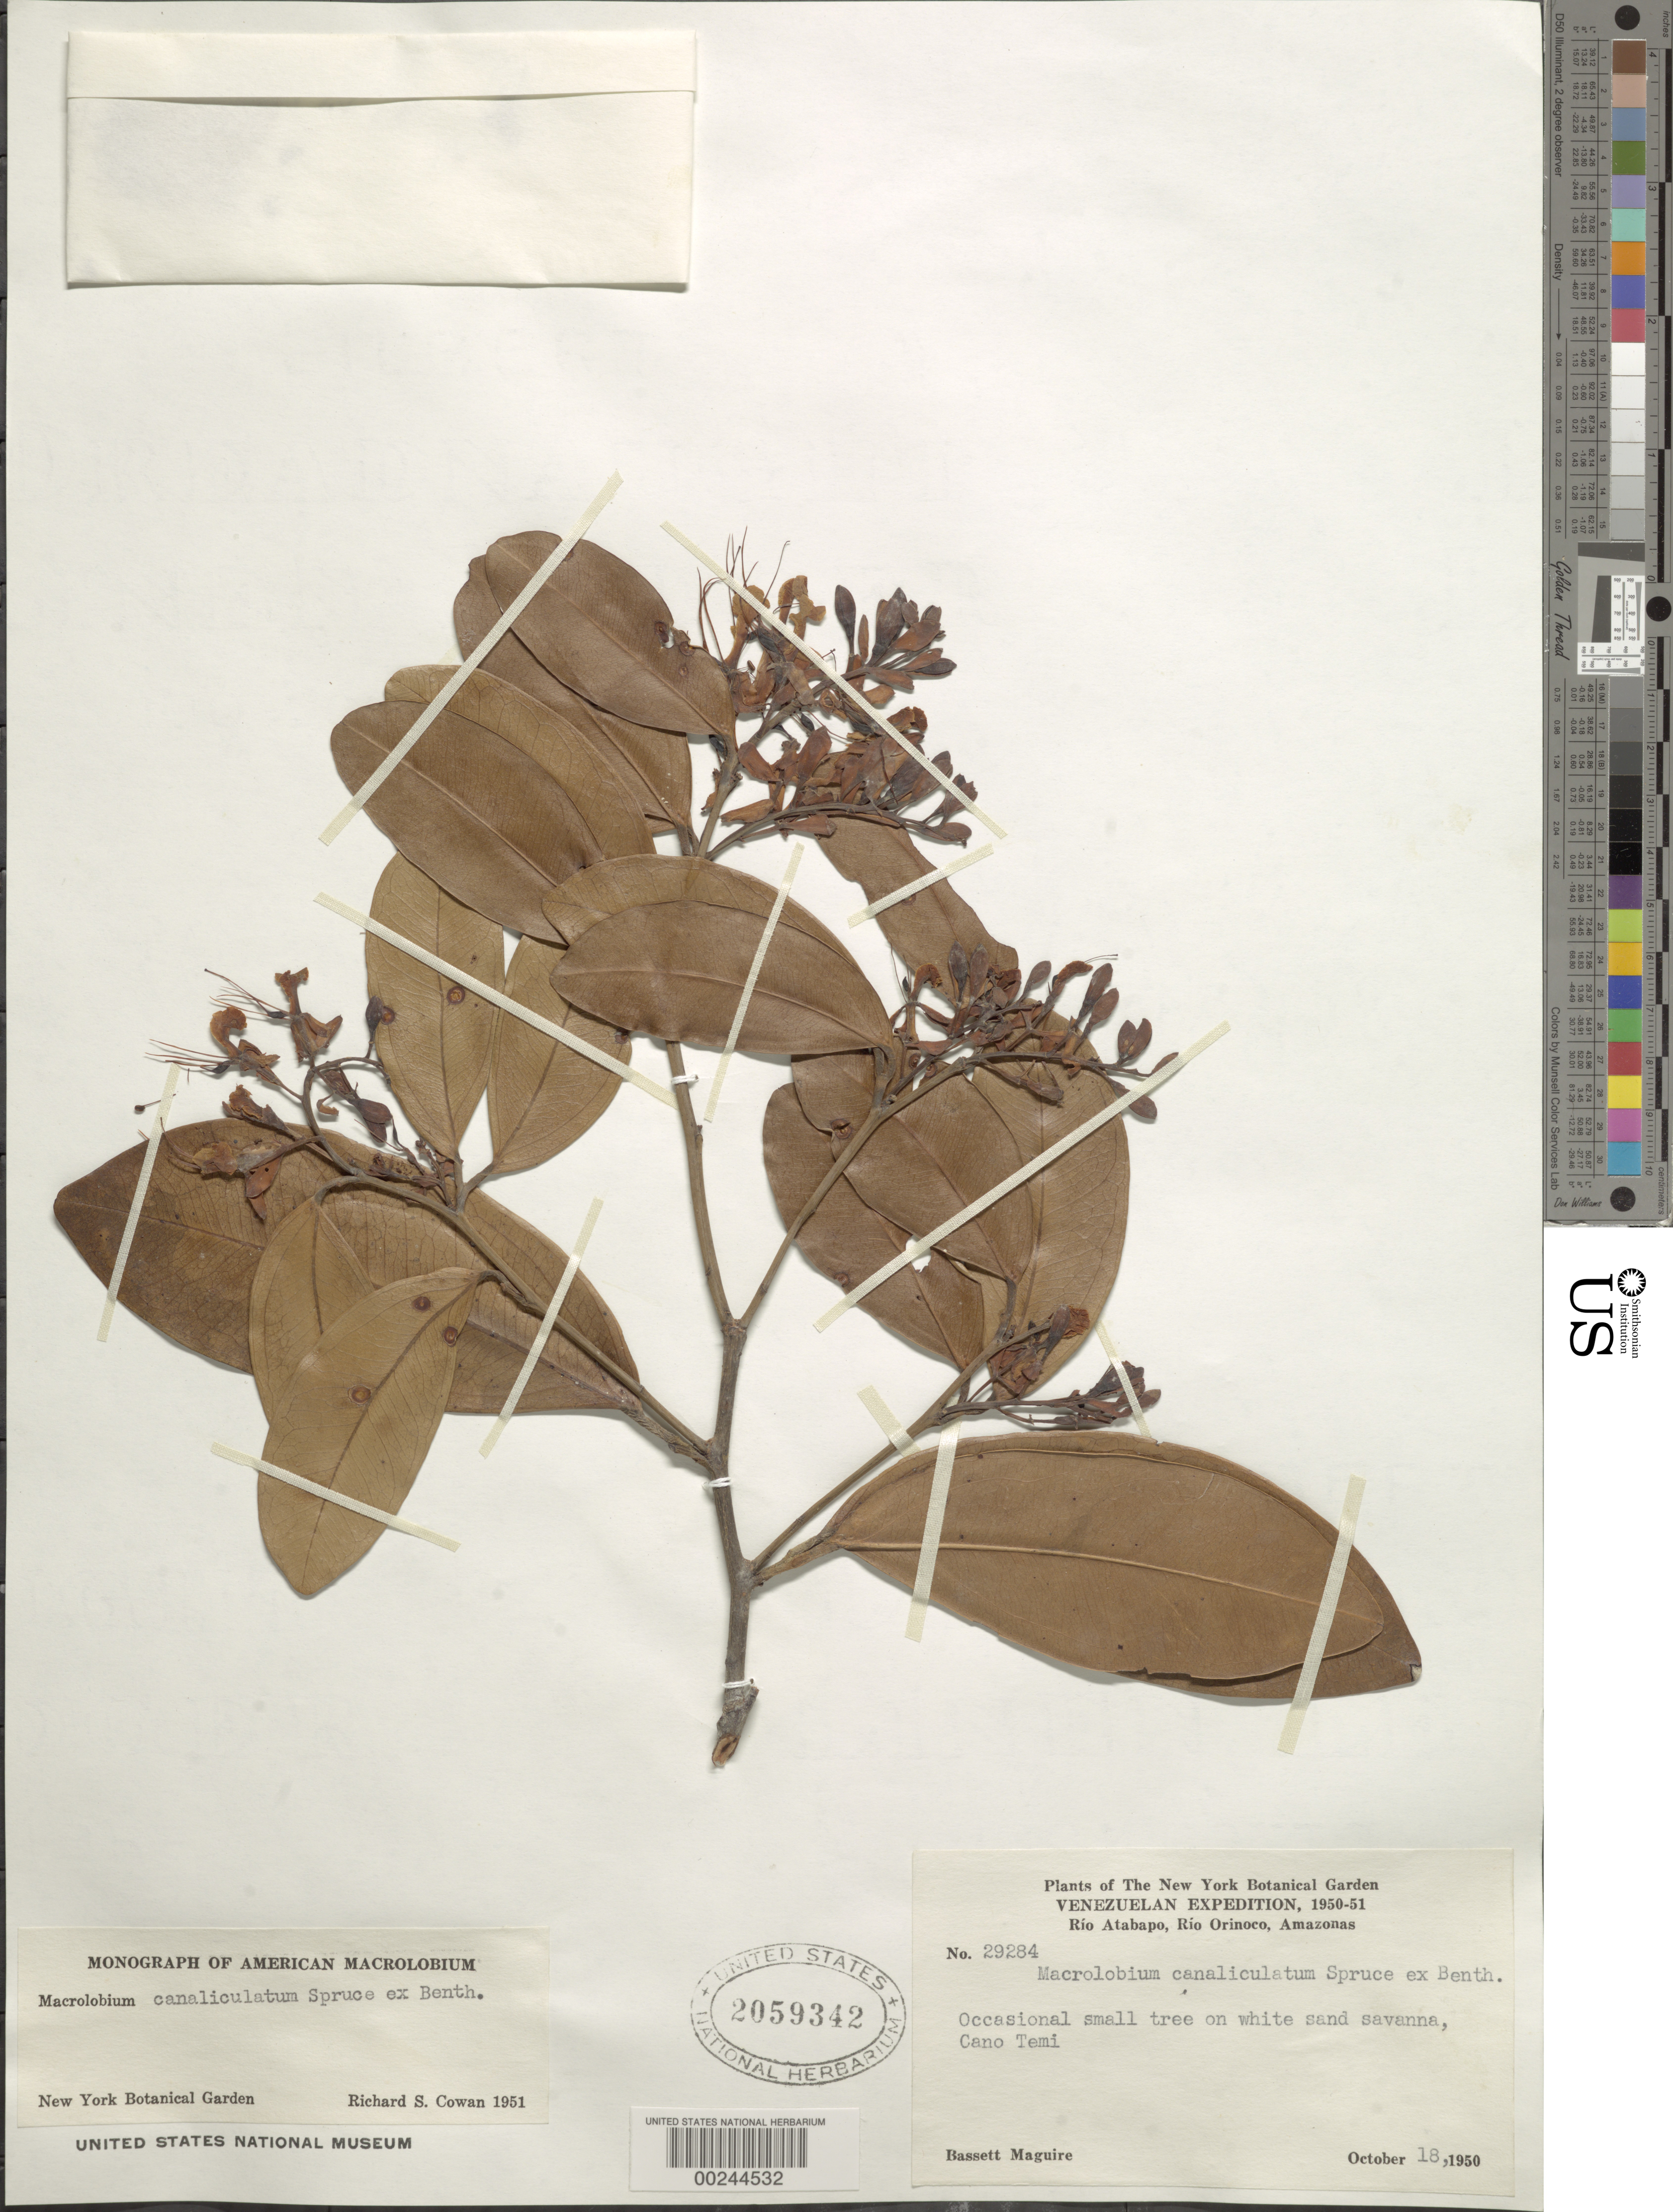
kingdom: Plantae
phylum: Tracheophyta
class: Magnoliopsida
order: Fabales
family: Fabaceae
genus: Macrolobium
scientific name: Macrolobium canaliculatum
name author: Spruce ex Benth.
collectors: B. Maguire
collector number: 29284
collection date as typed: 18 Oct 1950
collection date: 1950-10-18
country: Venezuela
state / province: Amazonas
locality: Cano temi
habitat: White sand savanna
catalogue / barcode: US 2059342